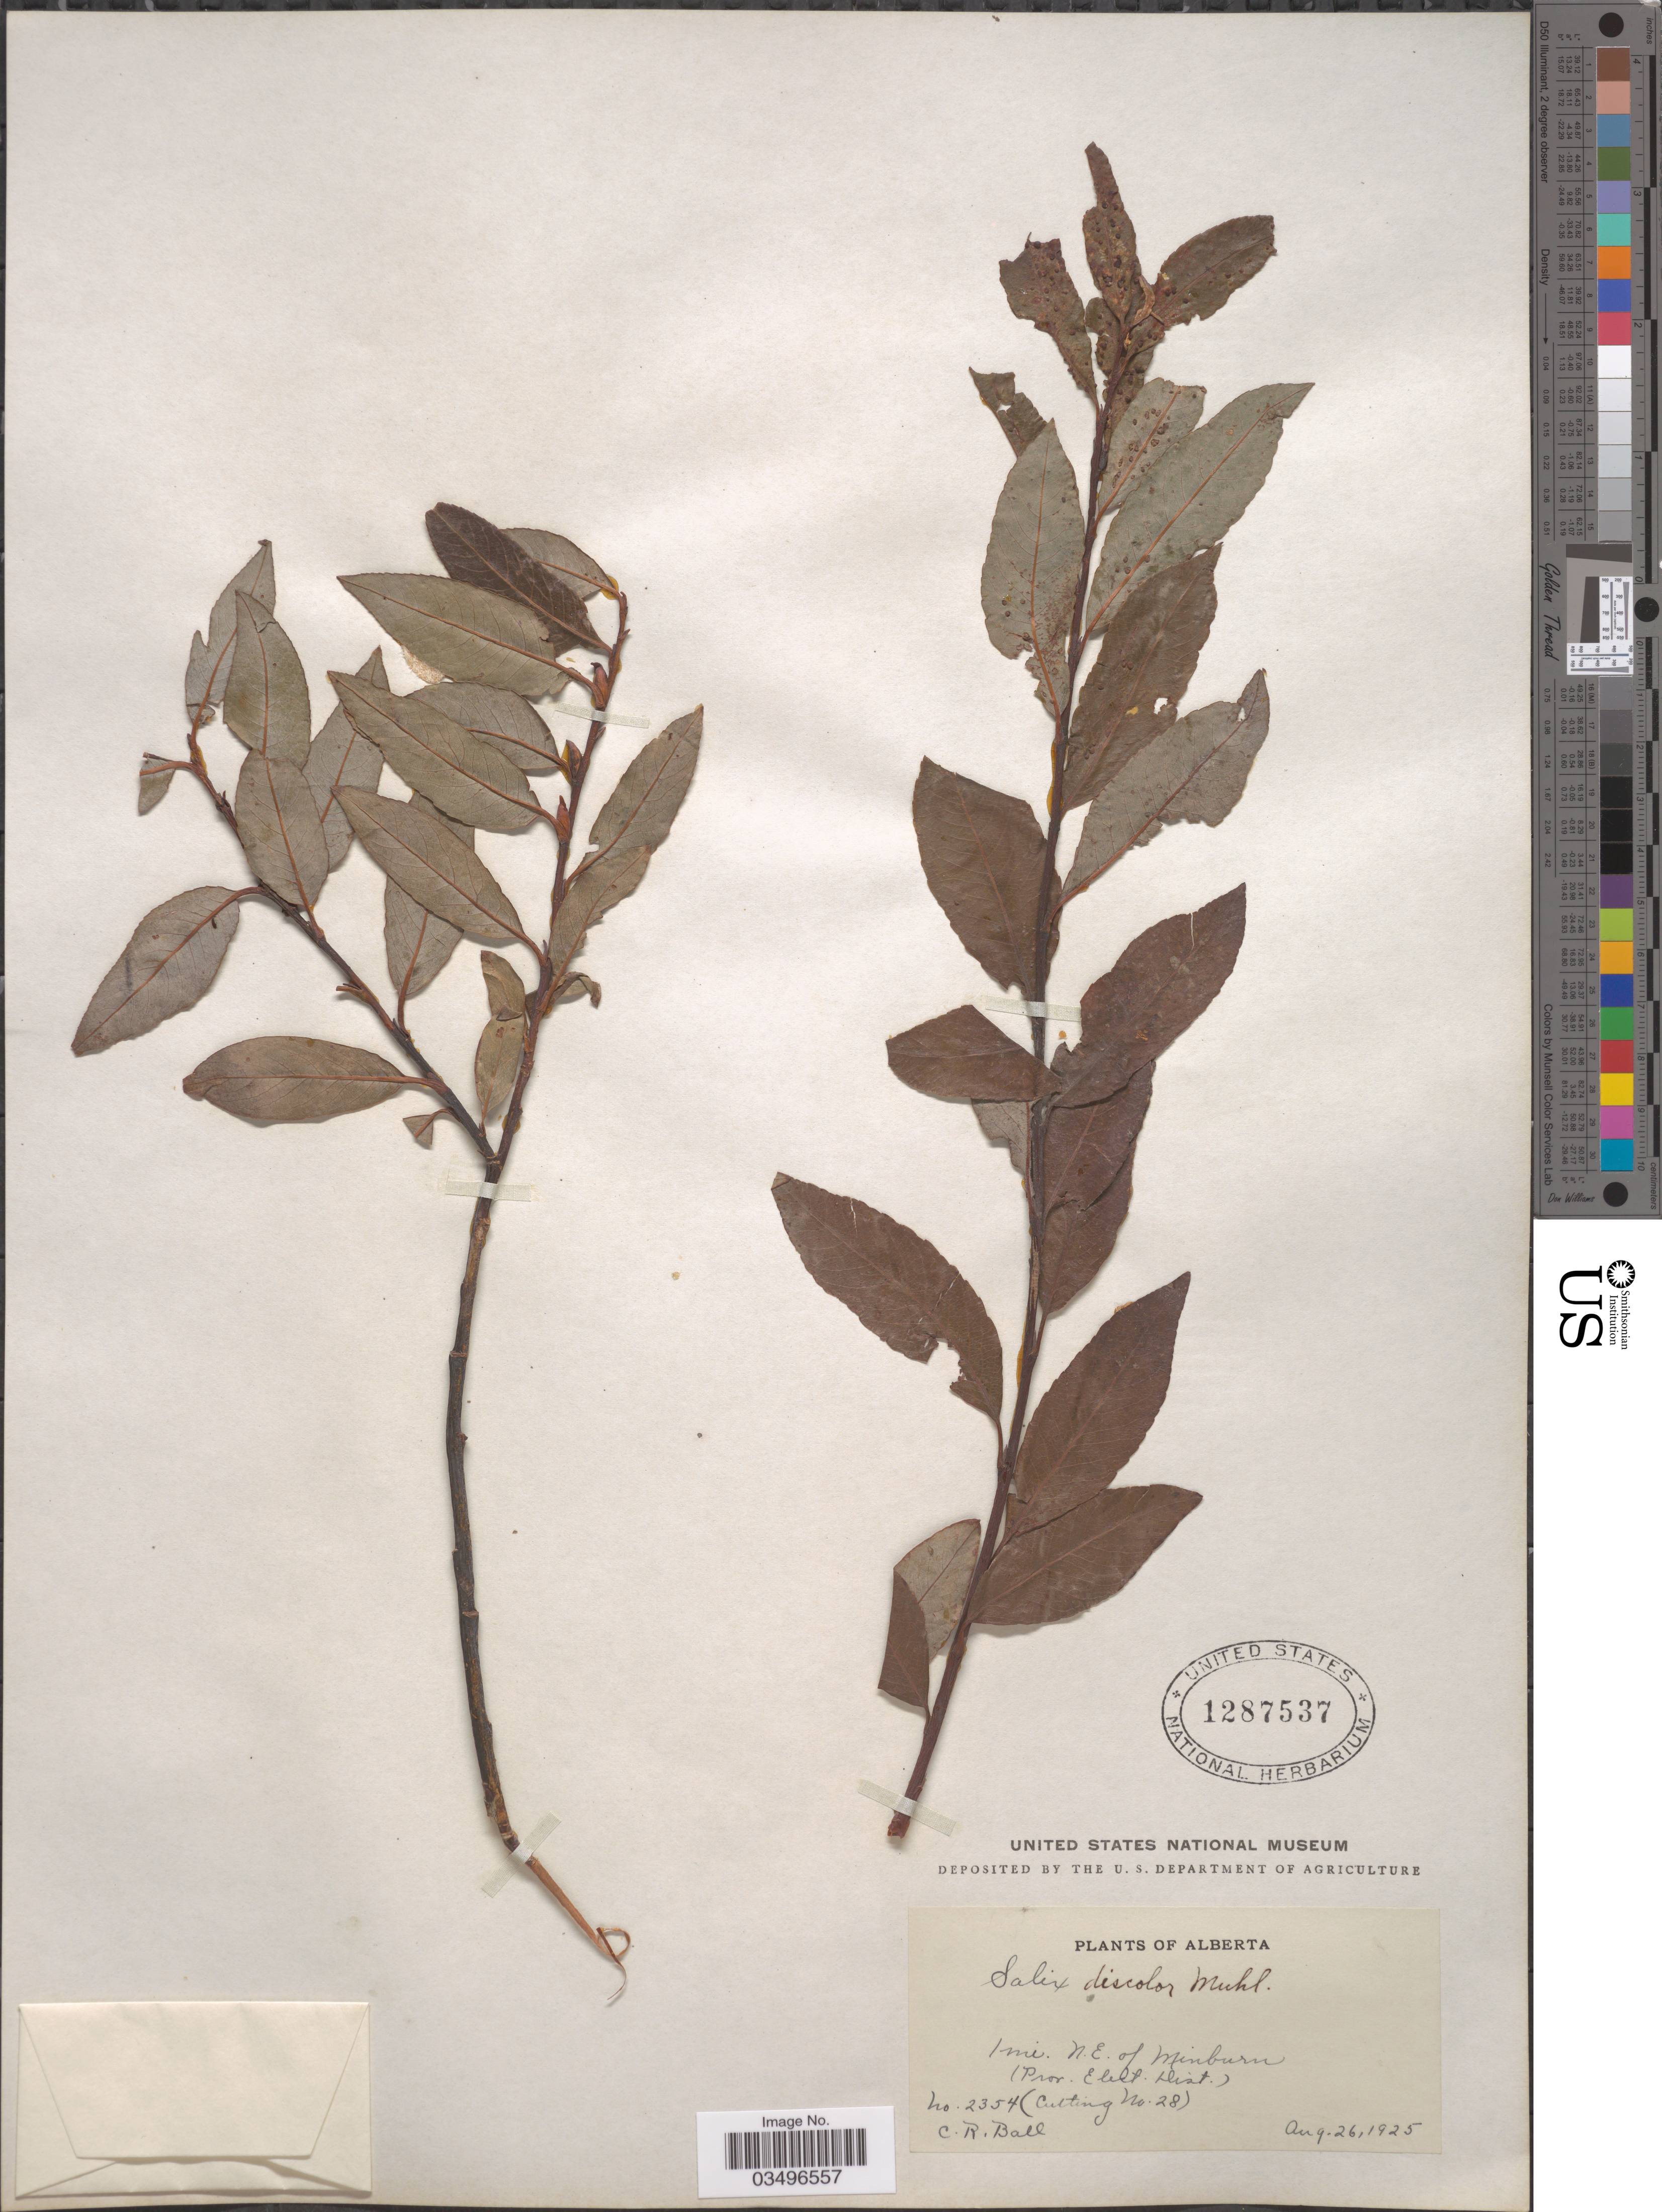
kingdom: Plantae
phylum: Tracheophyta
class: Magnoliopsida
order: Malpighiales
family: Salicaceae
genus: Salix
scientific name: Salix discolor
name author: Muhl.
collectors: C. R. Ball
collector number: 2354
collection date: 1925-08-26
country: Canada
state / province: Alberta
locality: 1 mi. N.E. of Minburn (Pror. Elect. Dist.).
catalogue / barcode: US 1287537